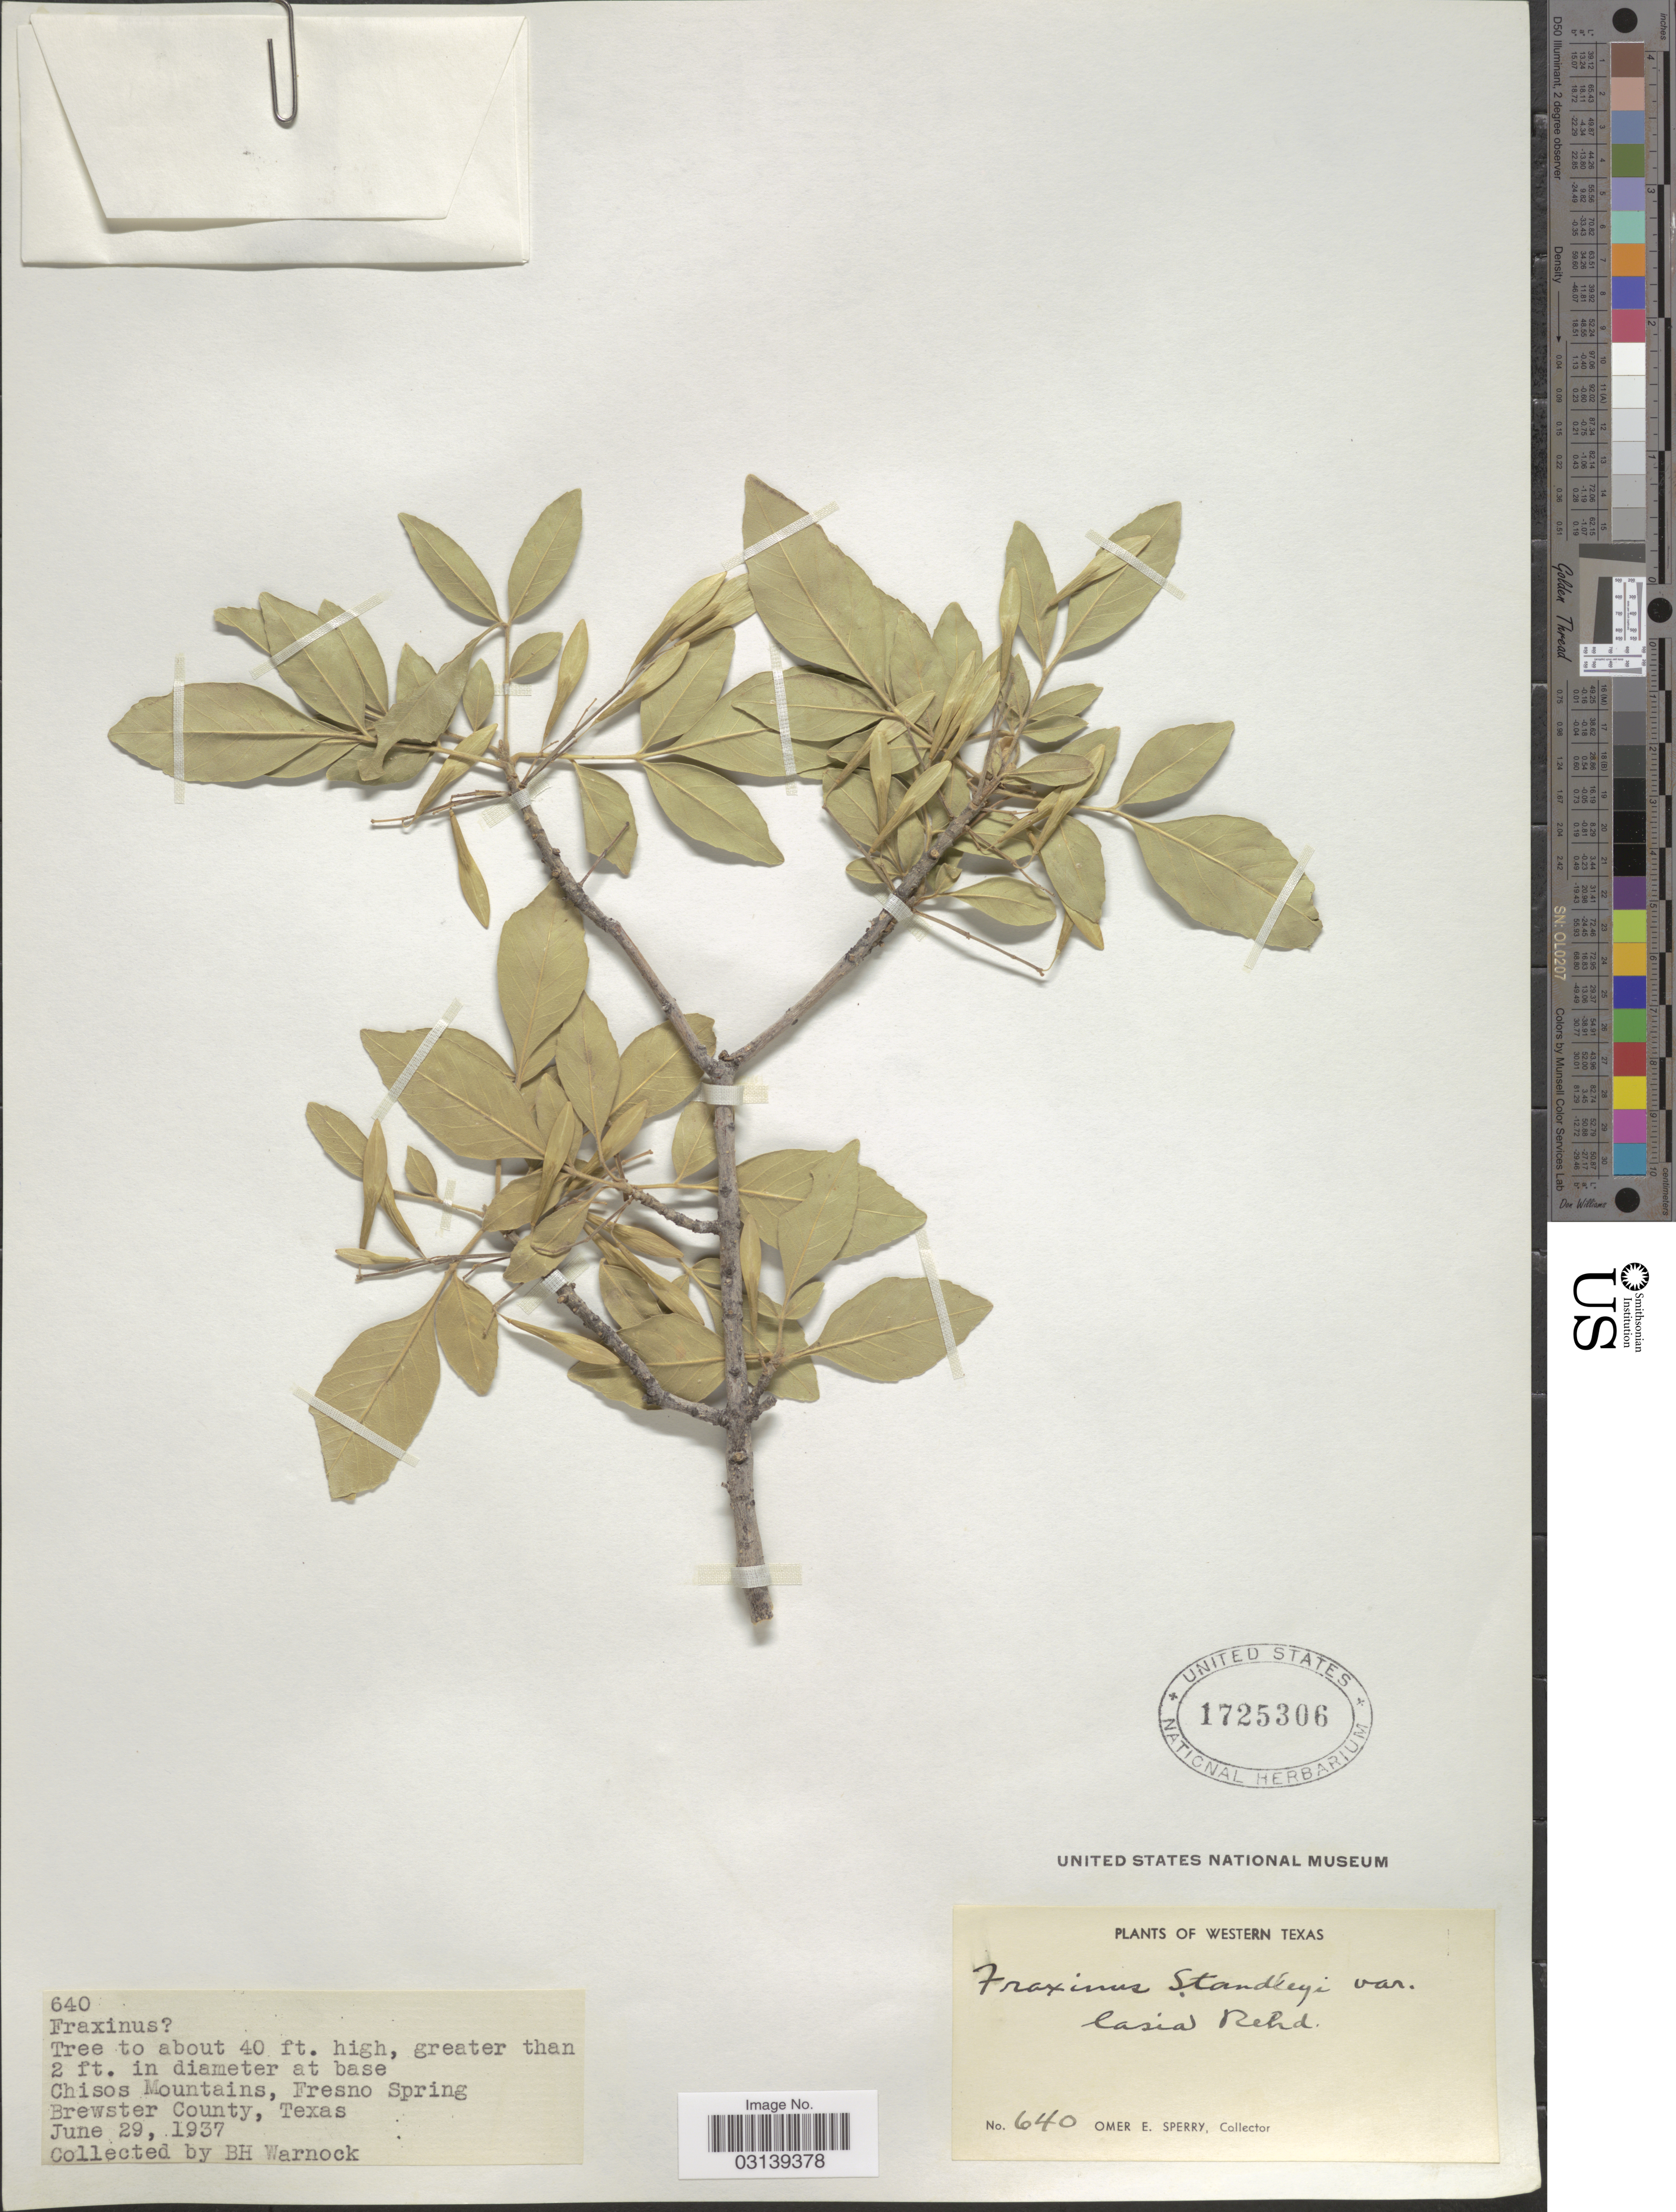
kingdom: Plantae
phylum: Tracheophyta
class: Magnoliopsida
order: Lamiales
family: Oleaceae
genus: Fraxinus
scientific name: Fraxinus velutina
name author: Torr.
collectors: O. E. Sperry & B. H. Warnock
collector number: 640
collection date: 1937-06-29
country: United States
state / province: Texas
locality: Western Texas, Chisos Mountains, Fresno Spring, Brewster County.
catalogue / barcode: US 1725306